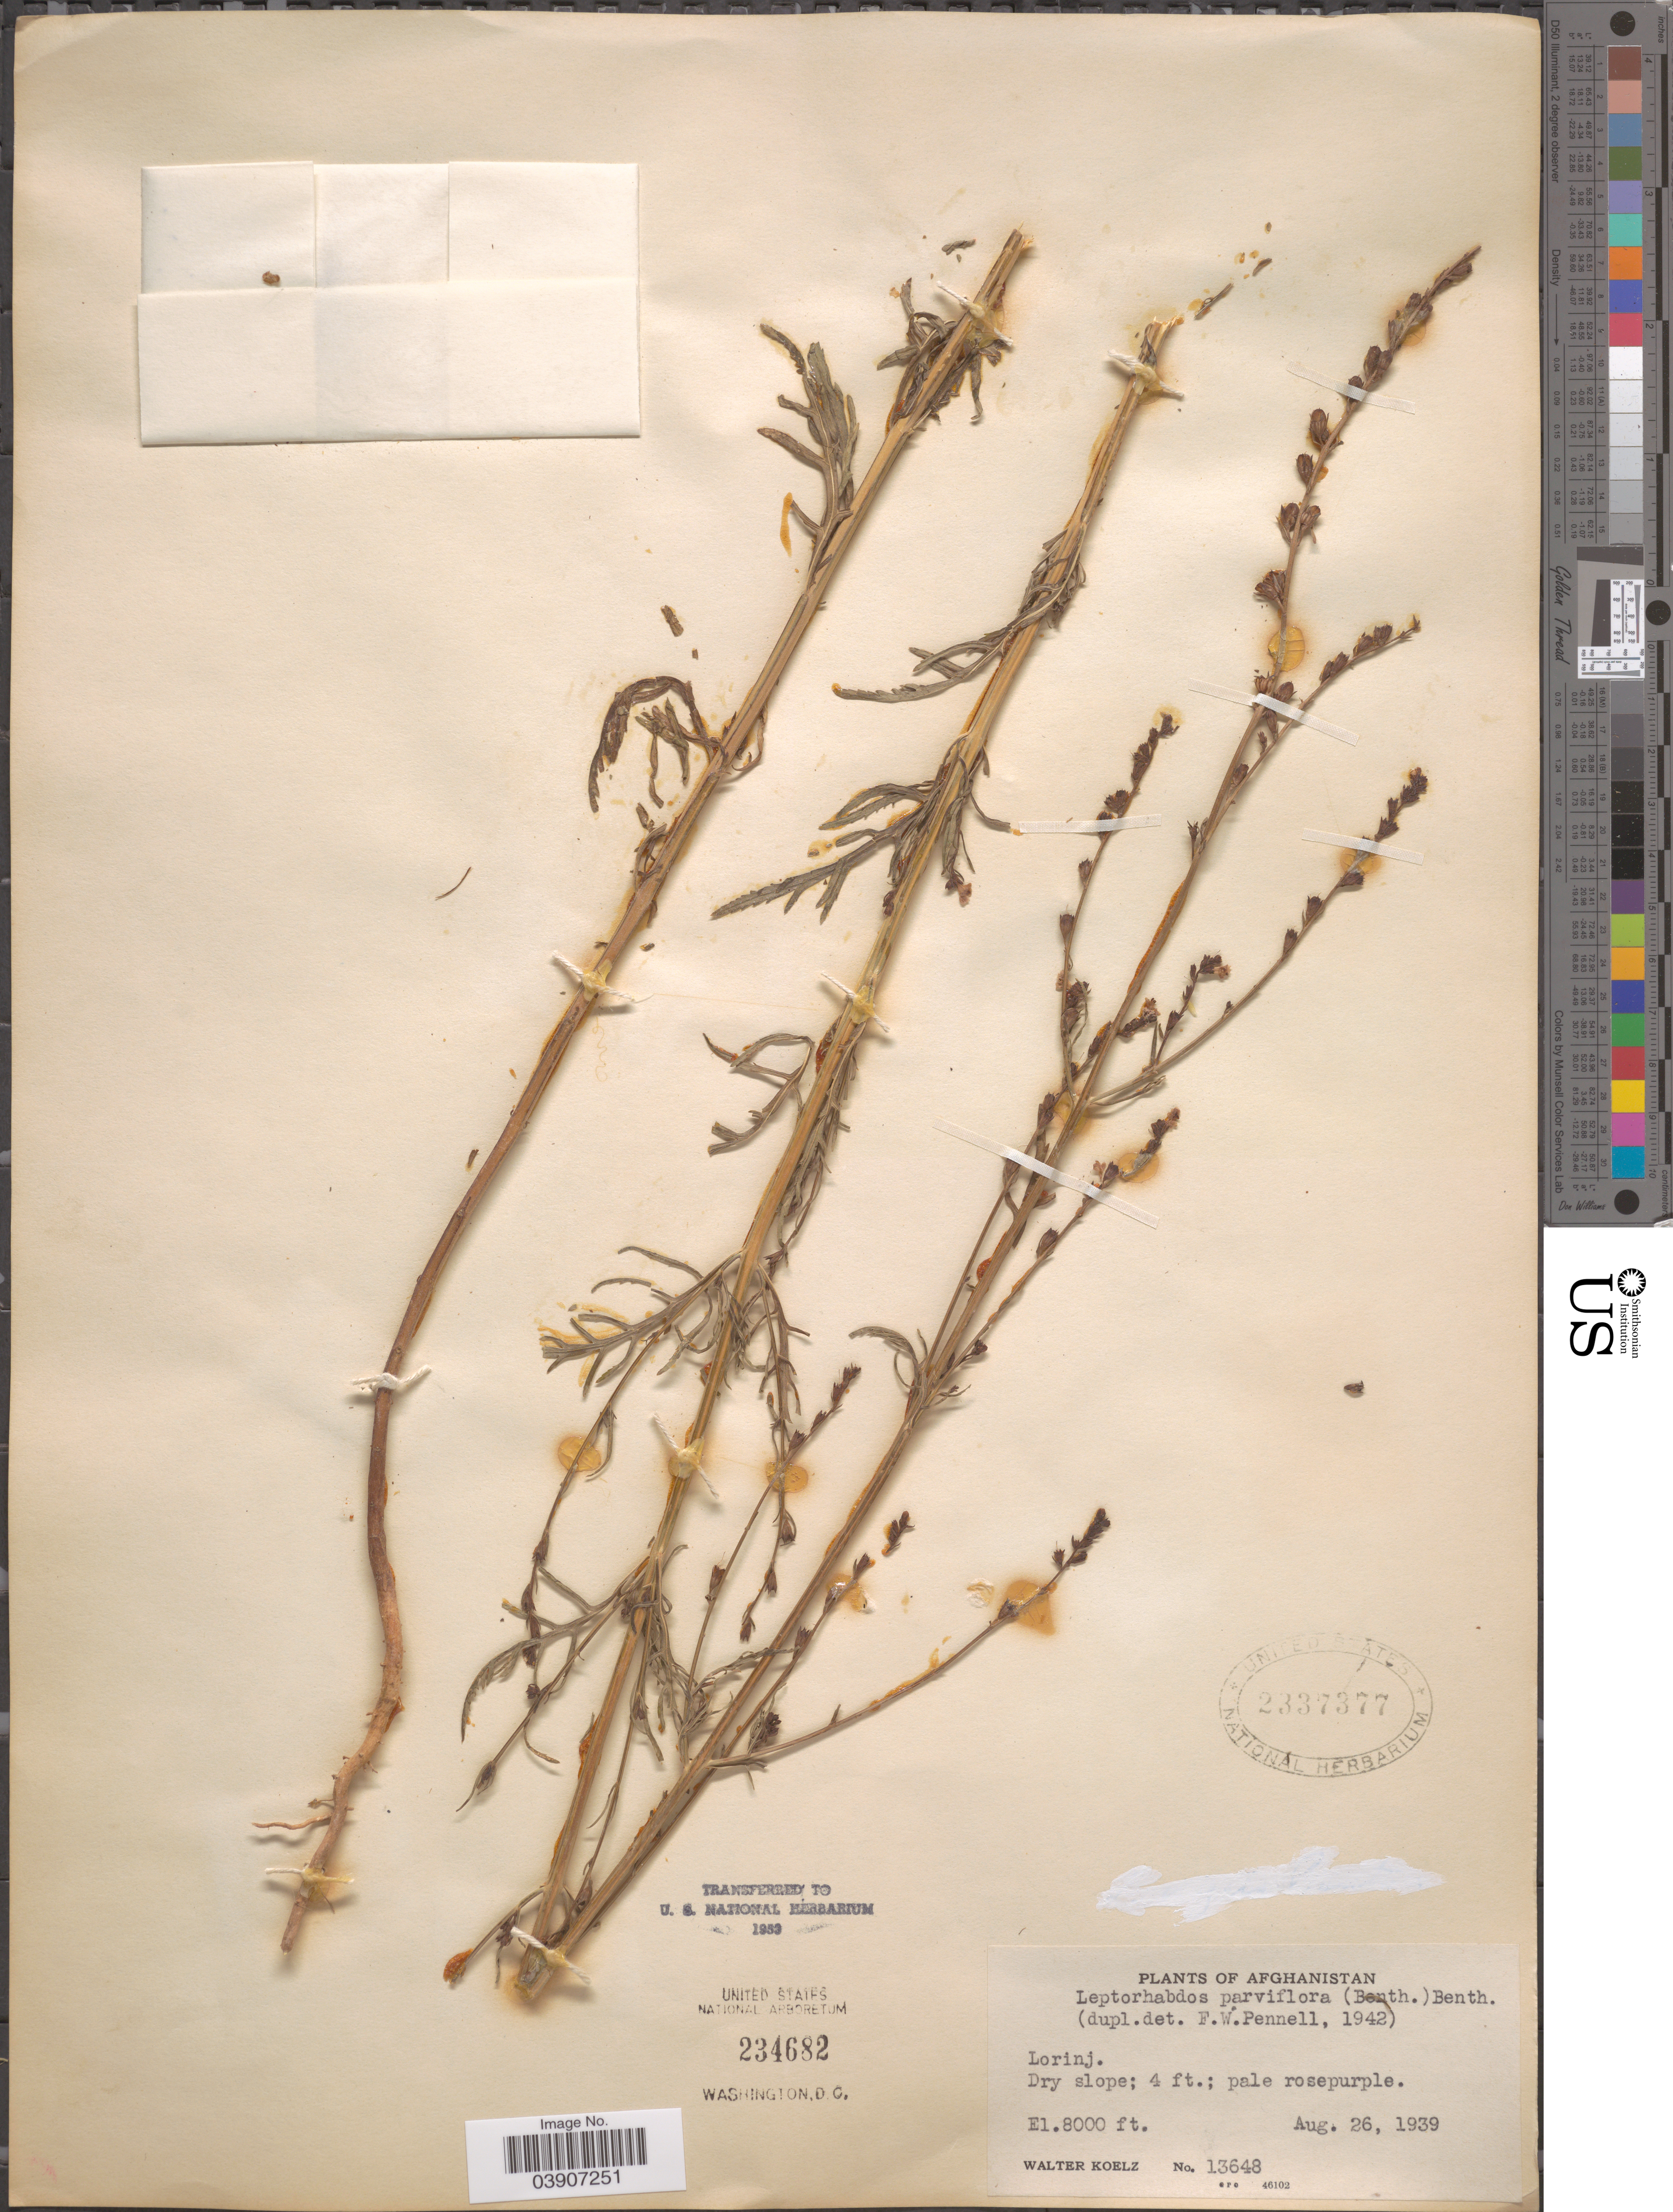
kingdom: Plantae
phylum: Tracheophyta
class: Magnoliopsida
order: Lamiales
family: Orobanchaceae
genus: Leptorhabdos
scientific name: Leptorhabdos parviflora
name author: (Benth.) Benth.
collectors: W. N. Koelz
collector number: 13648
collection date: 1939-08-26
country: Afghanistan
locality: Lorinj.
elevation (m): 2438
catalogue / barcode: US 2337377